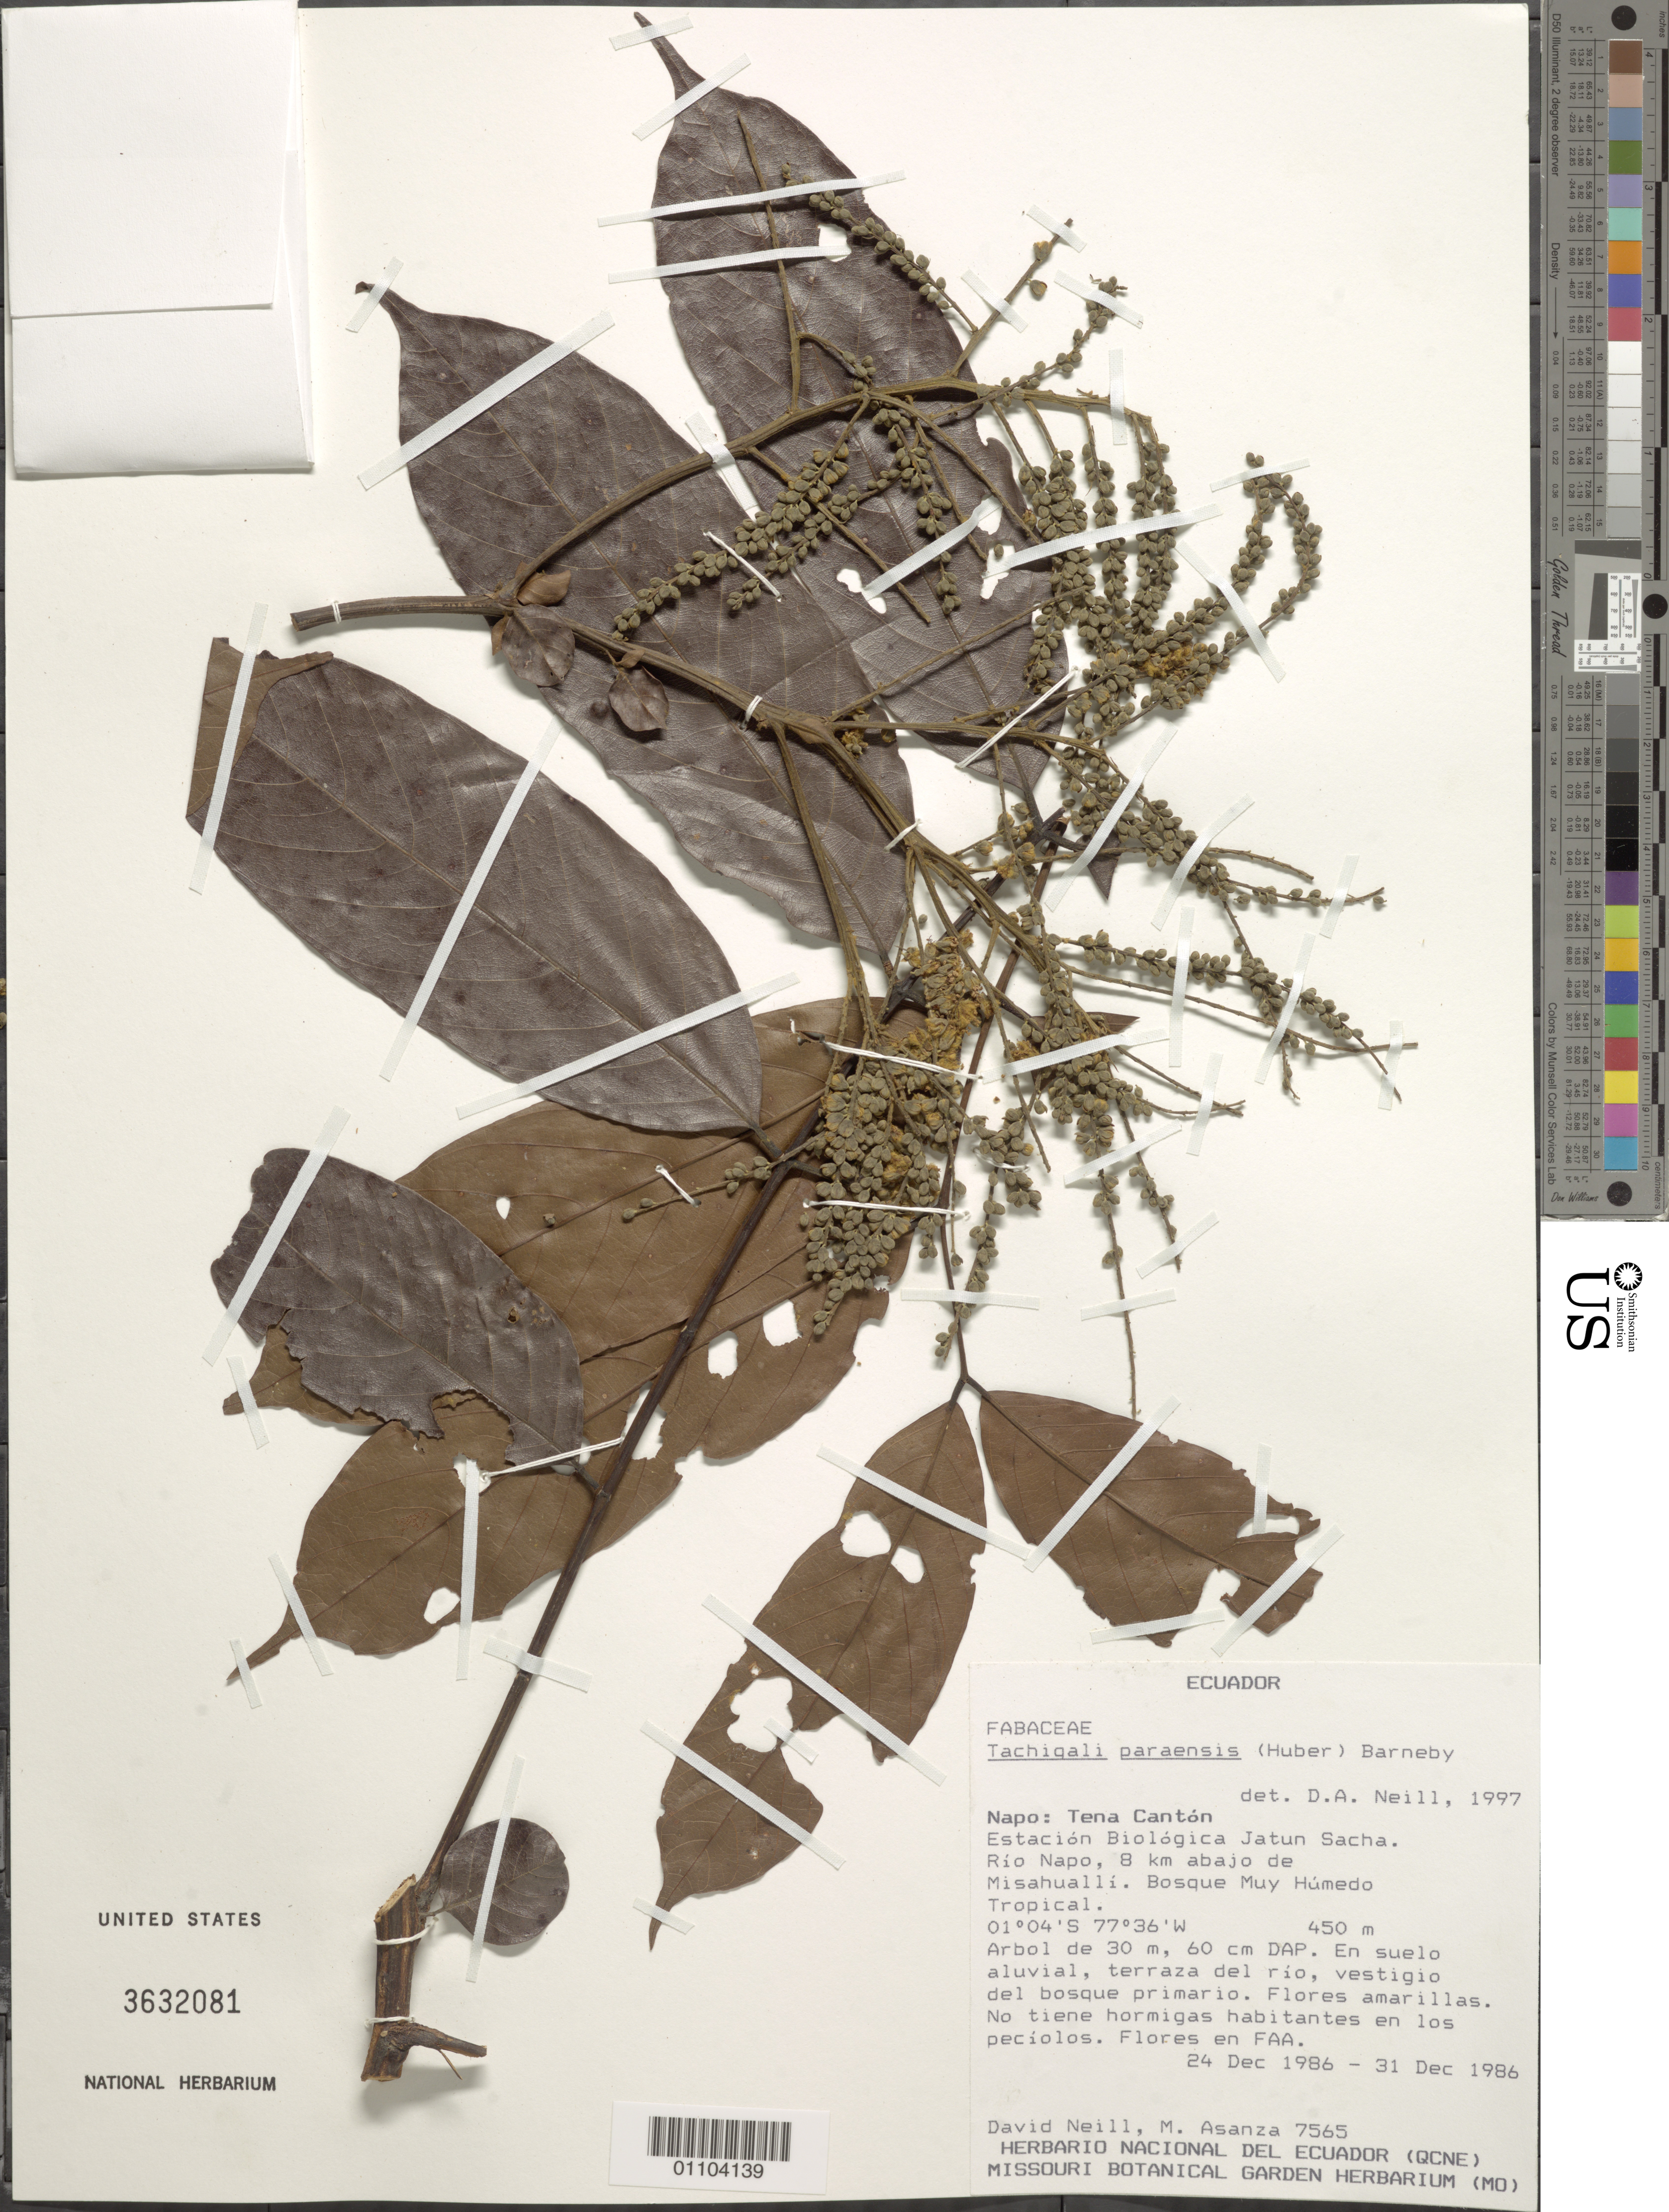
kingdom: Plantae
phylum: Tracheophyta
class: Magnoliopsida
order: Fabales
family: Fabaceae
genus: Tachigali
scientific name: Tachigali paraensis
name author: (Huber) Barneby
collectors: D. A. Neill & M. Asanza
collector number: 7565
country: Ecuador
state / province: Napo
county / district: Tena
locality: Estacion Biologica Jatun Sacha, Rio Napo, abajo de Misahualli, Bosque Muy Humedo Tropical.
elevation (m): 450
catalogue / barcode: US 3632081